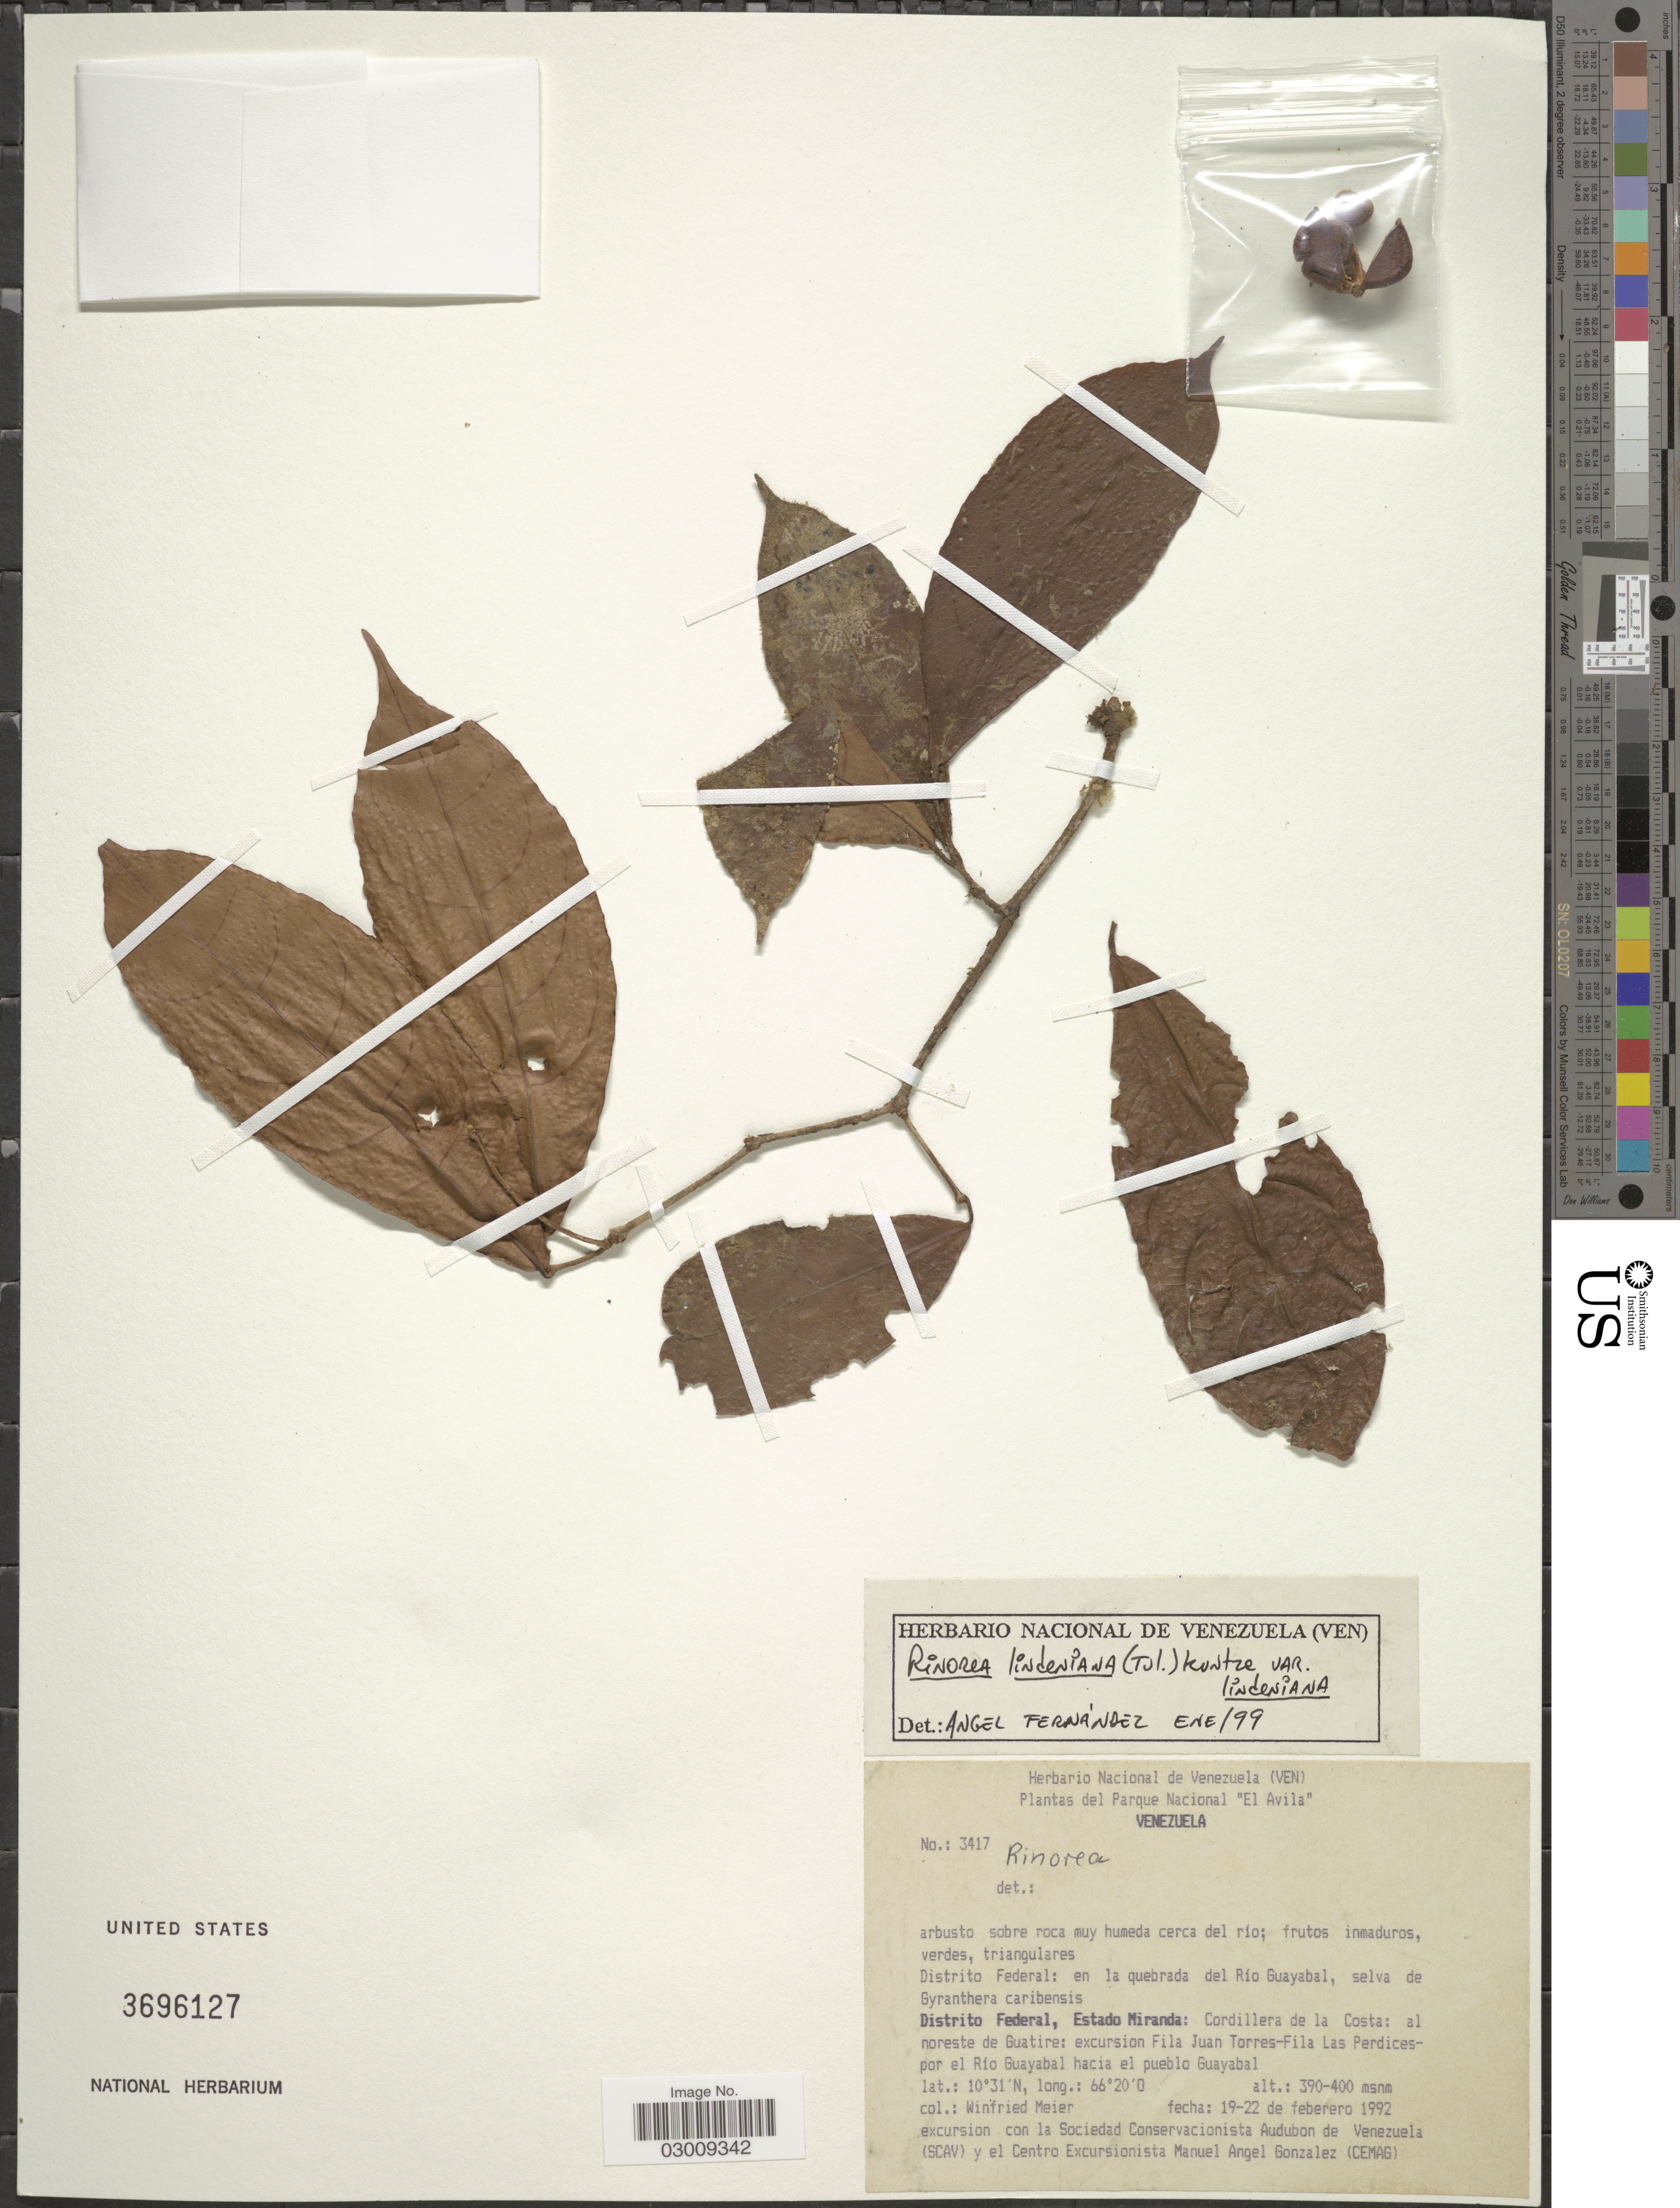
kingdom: Plantae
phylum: Tracheophyta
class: Magnoliopsida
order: Malpighiales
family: Violaceae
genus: Rinorea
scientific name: Rinorea lindeniana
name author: (Tul.) Kuntze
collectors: W. Meier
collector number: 3417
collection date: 1992-02-19/1992-02-22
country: Venezuela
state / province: Miranda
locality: Parque Nacional "El Avila". Distrito Federal: Cordillera de la Costa: al noreste de Guatire: excursion Fila Juan Torres-Fila Las Perdices-por el Río Guayabal hacia el pueblo Guayabal.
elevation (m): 390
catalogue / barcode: US 3696127